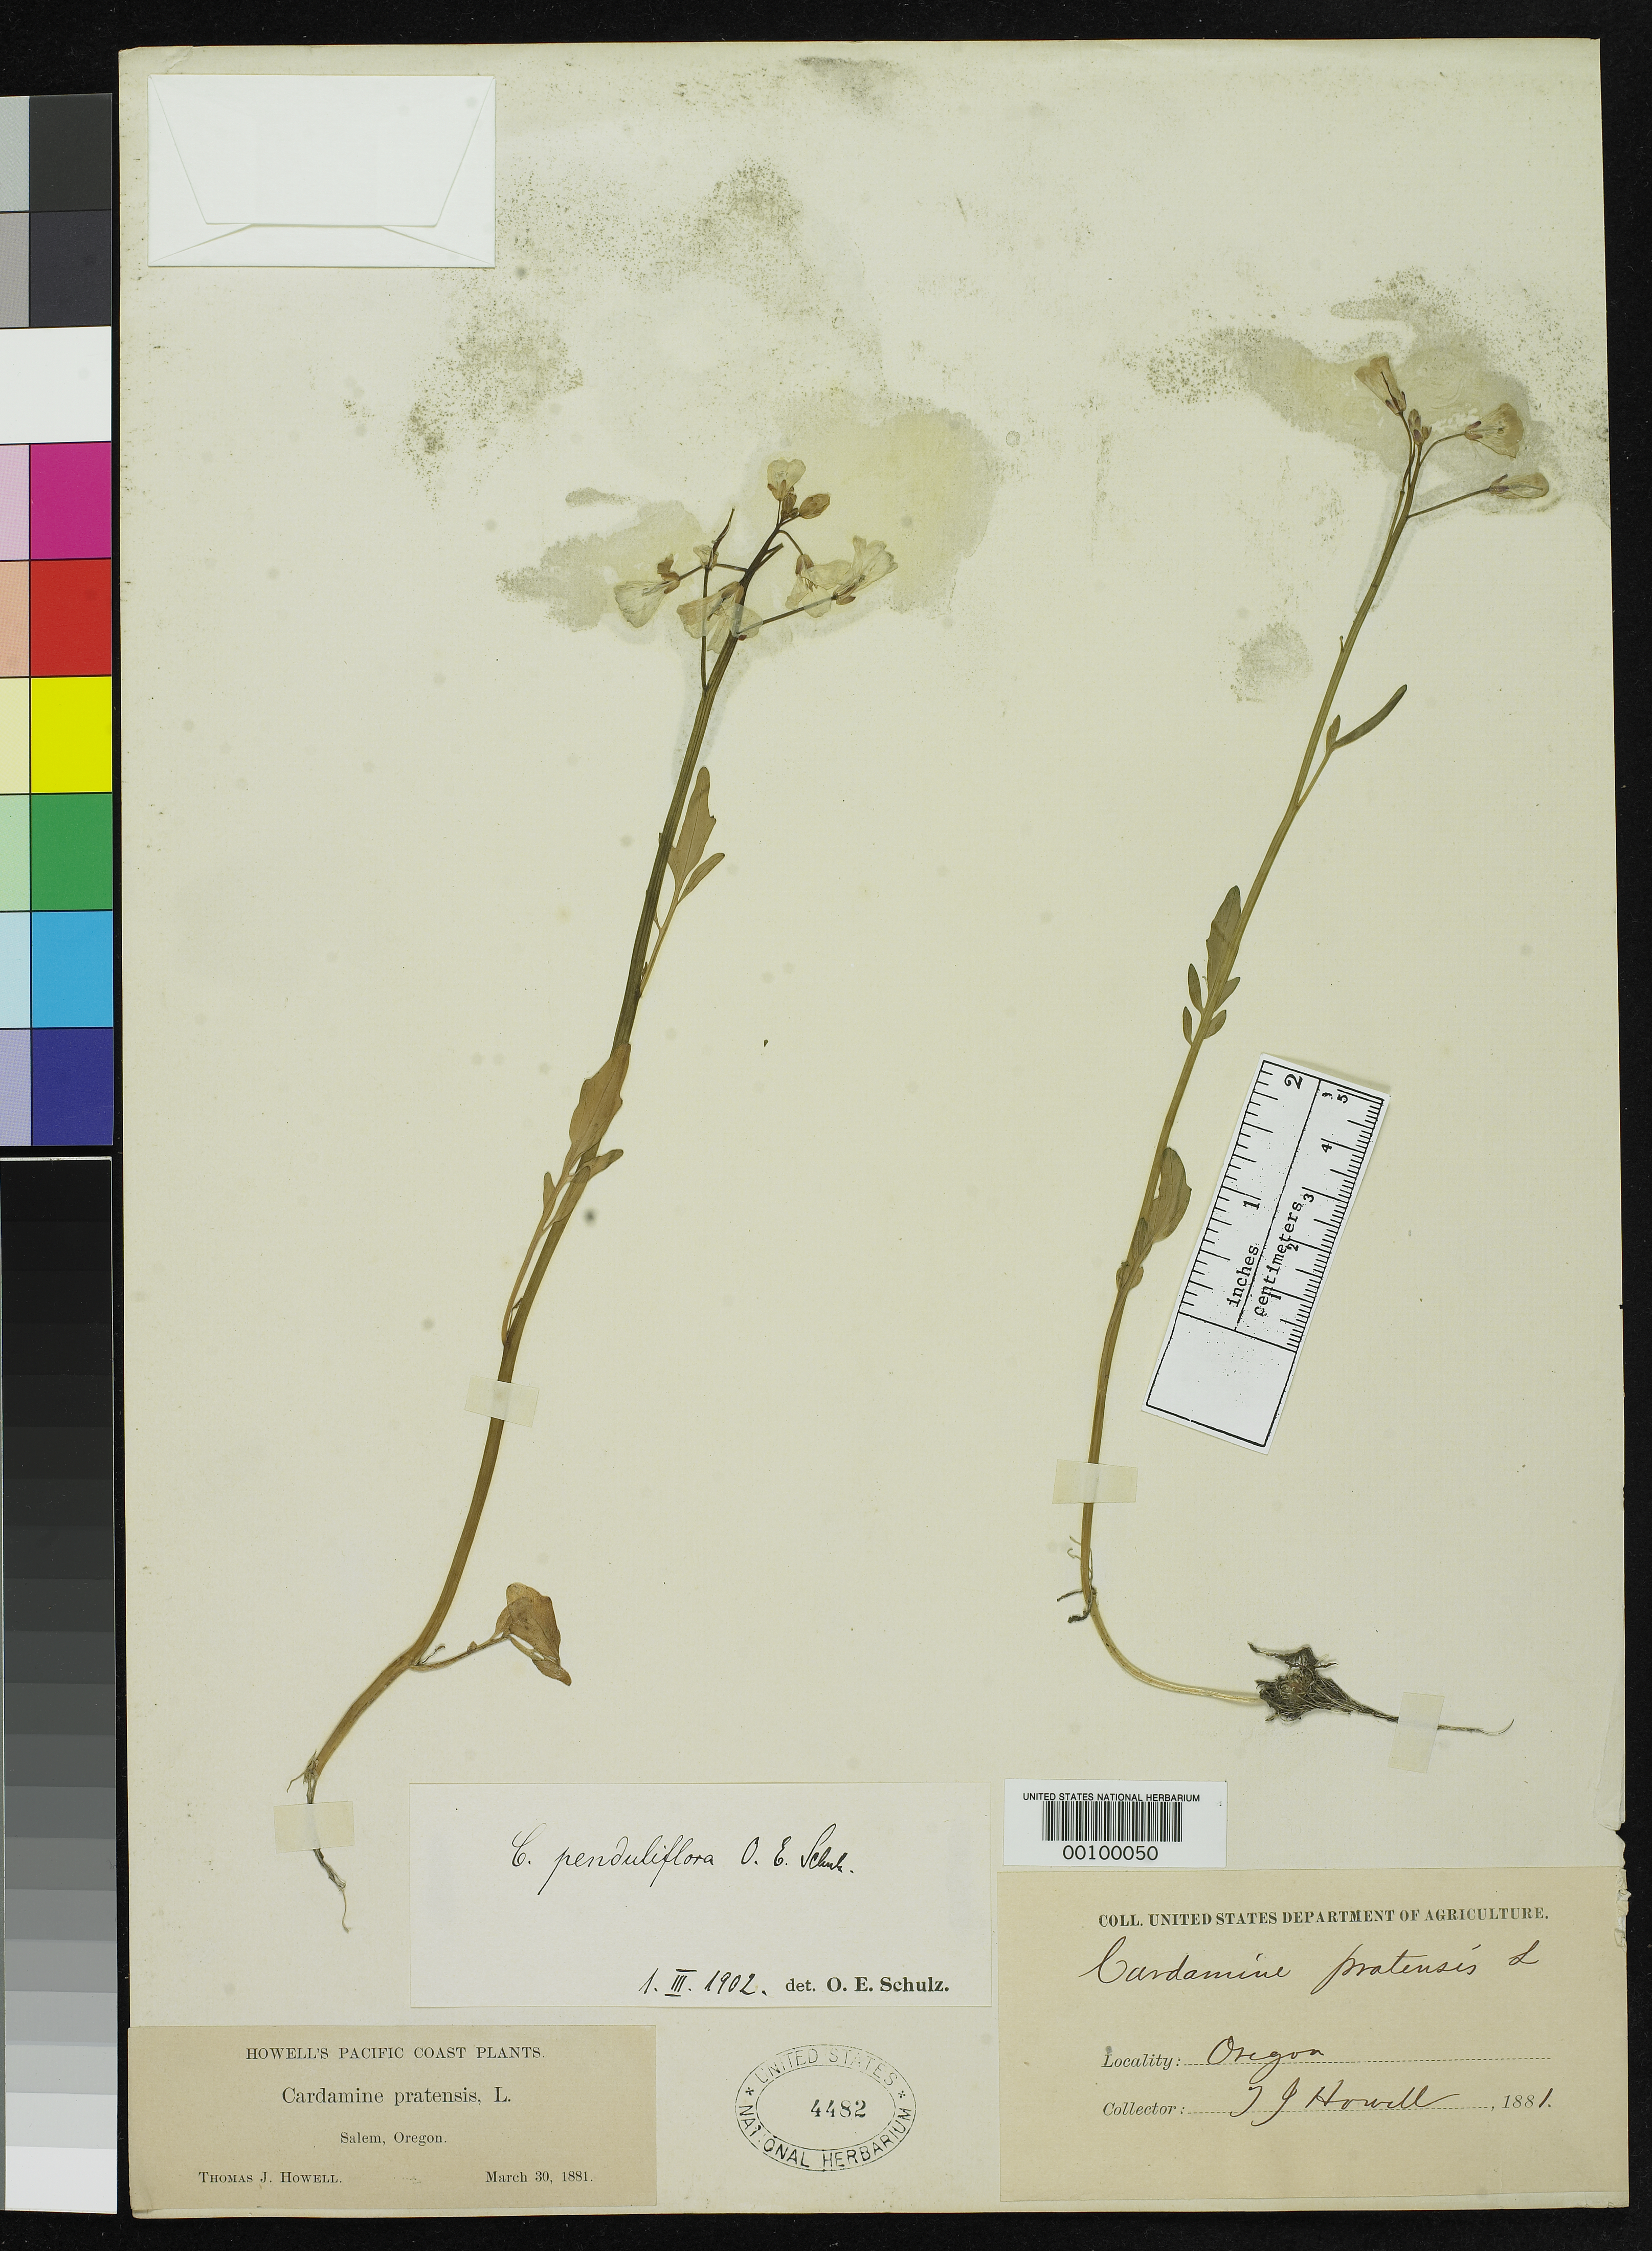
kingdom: Plantae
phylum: Tracheophyta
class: Magnoliopsida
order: Brassicales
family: Brassicaceae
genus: Cardamine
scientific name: Cardamine penduliflora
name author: O.E. Schulz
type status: Syntype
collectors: T. J. Howell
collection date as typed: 03 Mar 1881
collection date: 1881-03-03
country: United States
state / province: Oregon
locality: Salem.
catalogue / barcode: US 4482